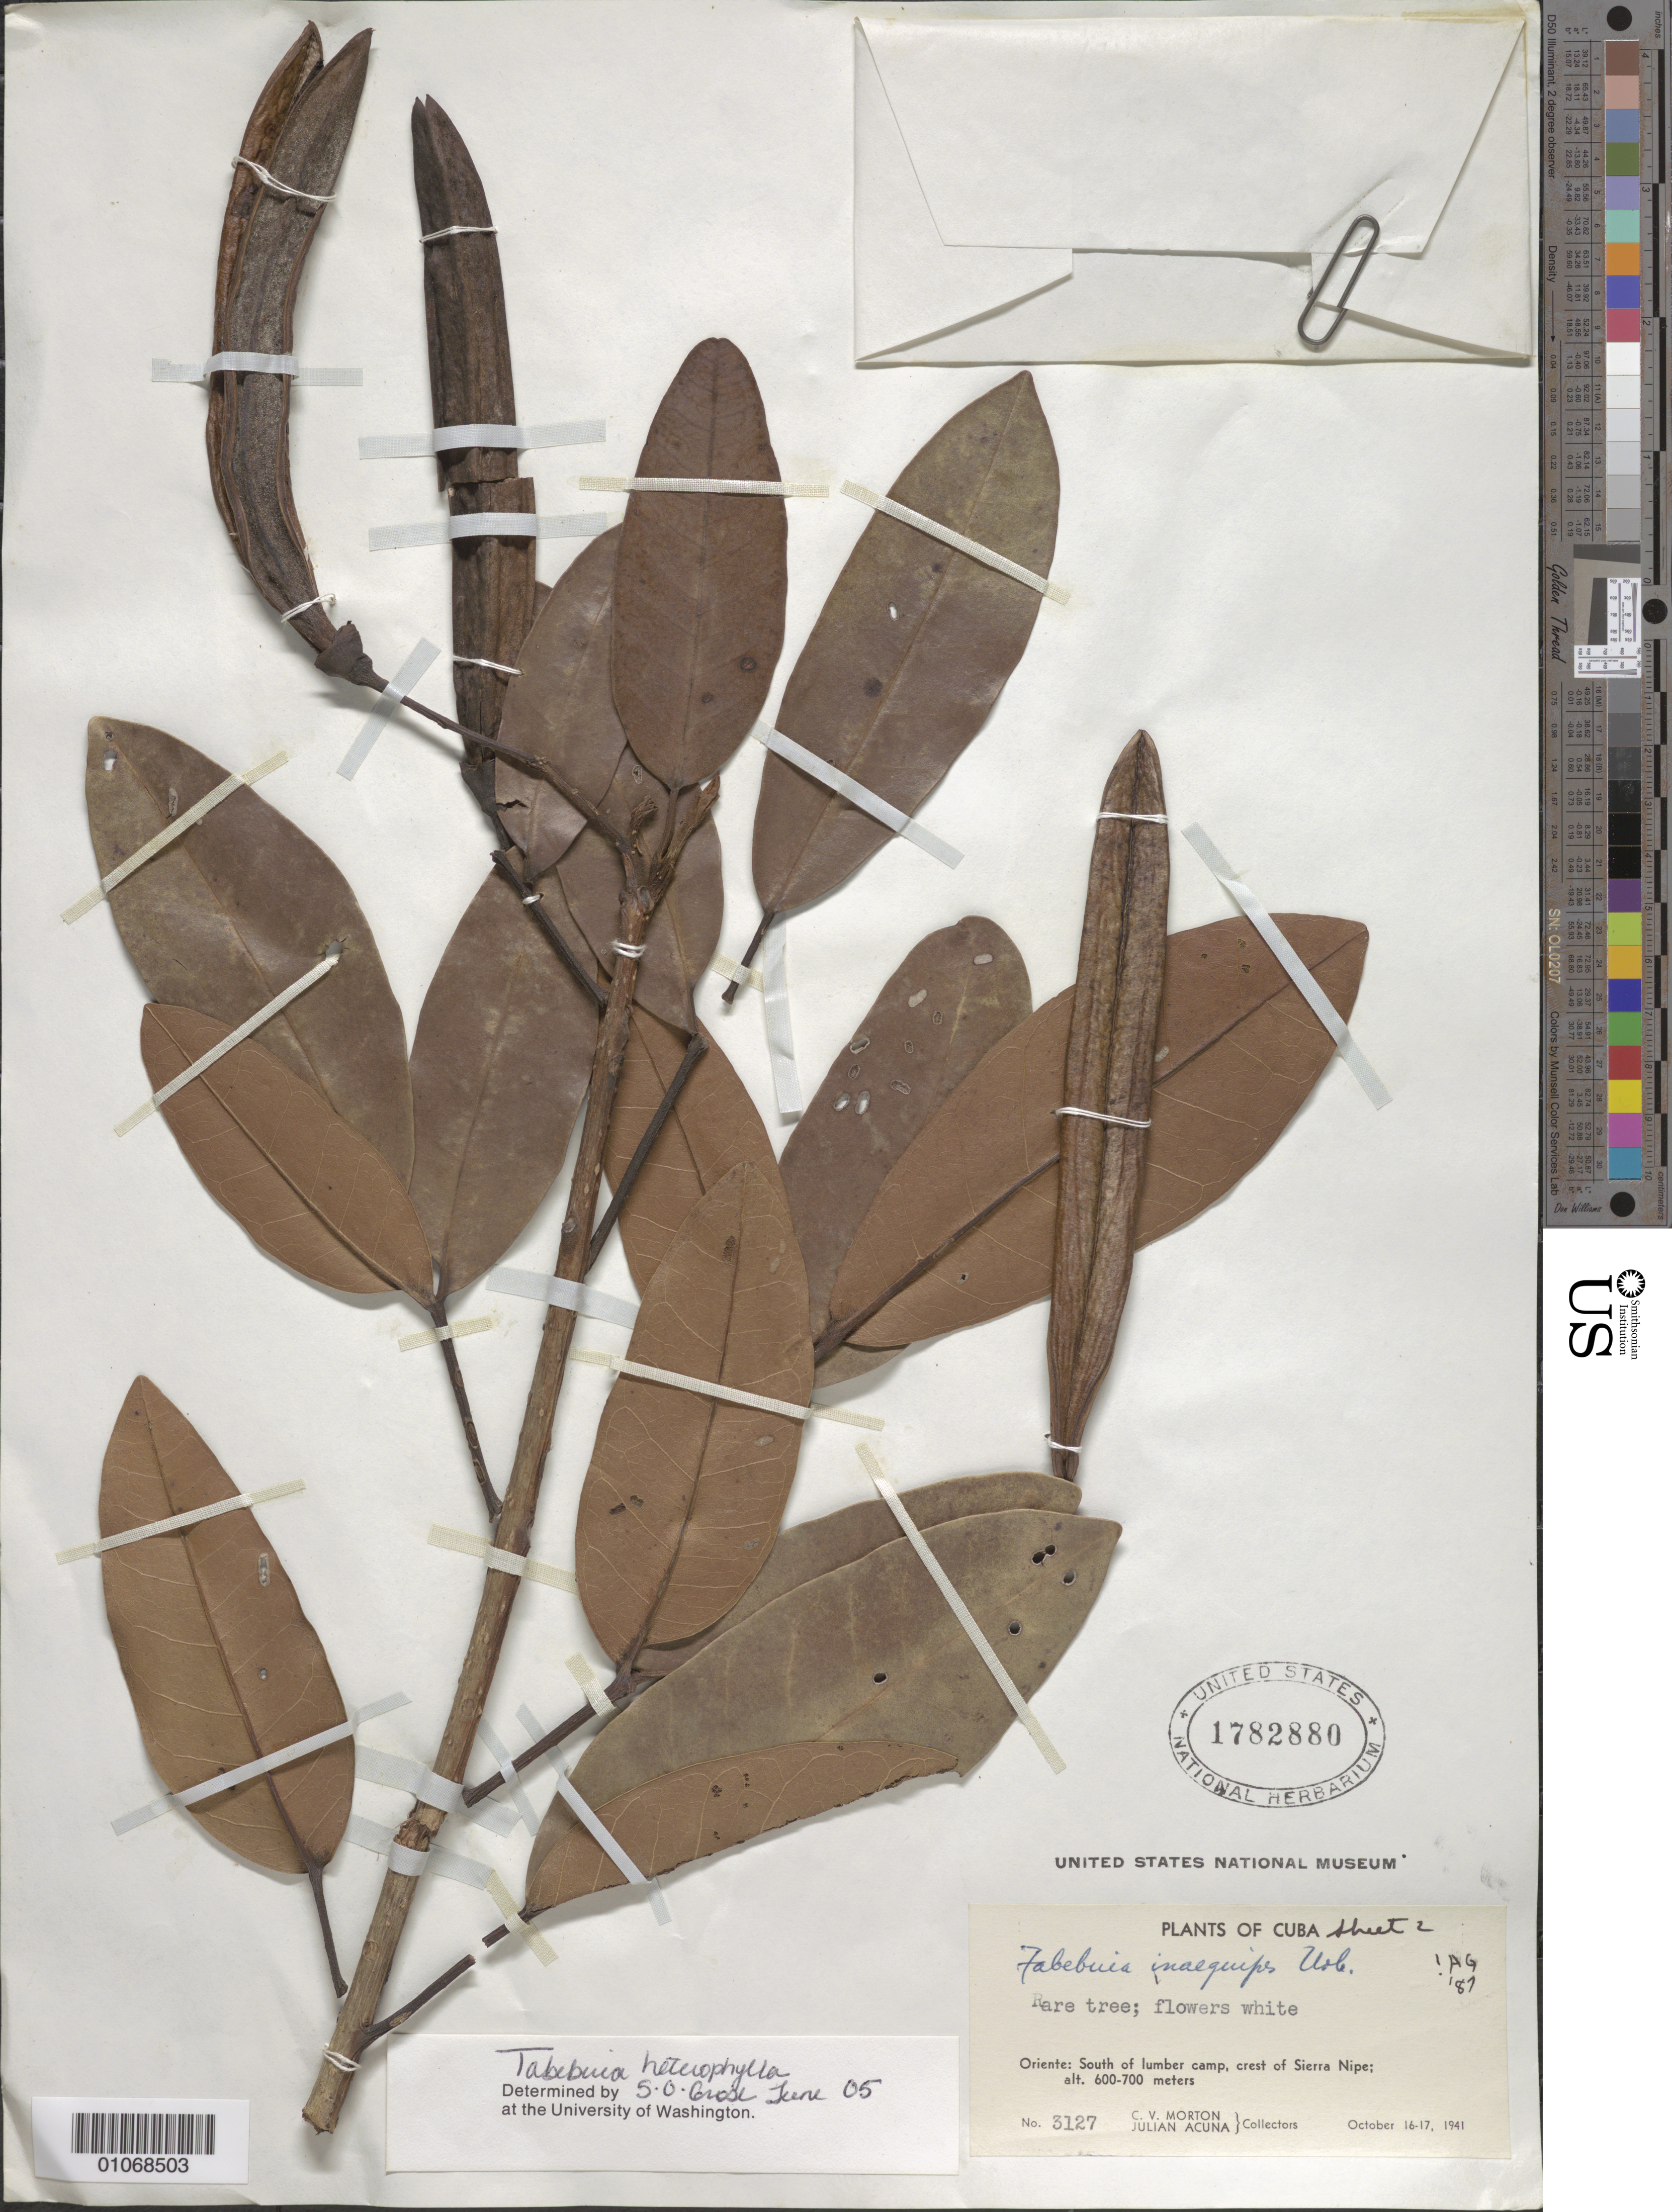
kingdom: Plantae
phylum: Tracheophyta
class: Magnoliopsida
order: Lamiales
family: Bignoniaceae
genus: Tabebuia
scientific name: Tabebuia heterophylla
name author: (DC.) Britton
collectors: C. V. Morton & J. Acuña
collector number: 3127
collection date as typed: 16 Oct 1941 to 17 Oct 1941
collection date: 1941-10-16/1941-10-17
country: Cuba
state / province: Holguín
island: Cuba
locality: South of lumber camp, crest of Sierra Nipe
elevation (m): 600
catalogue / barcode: US 1782880